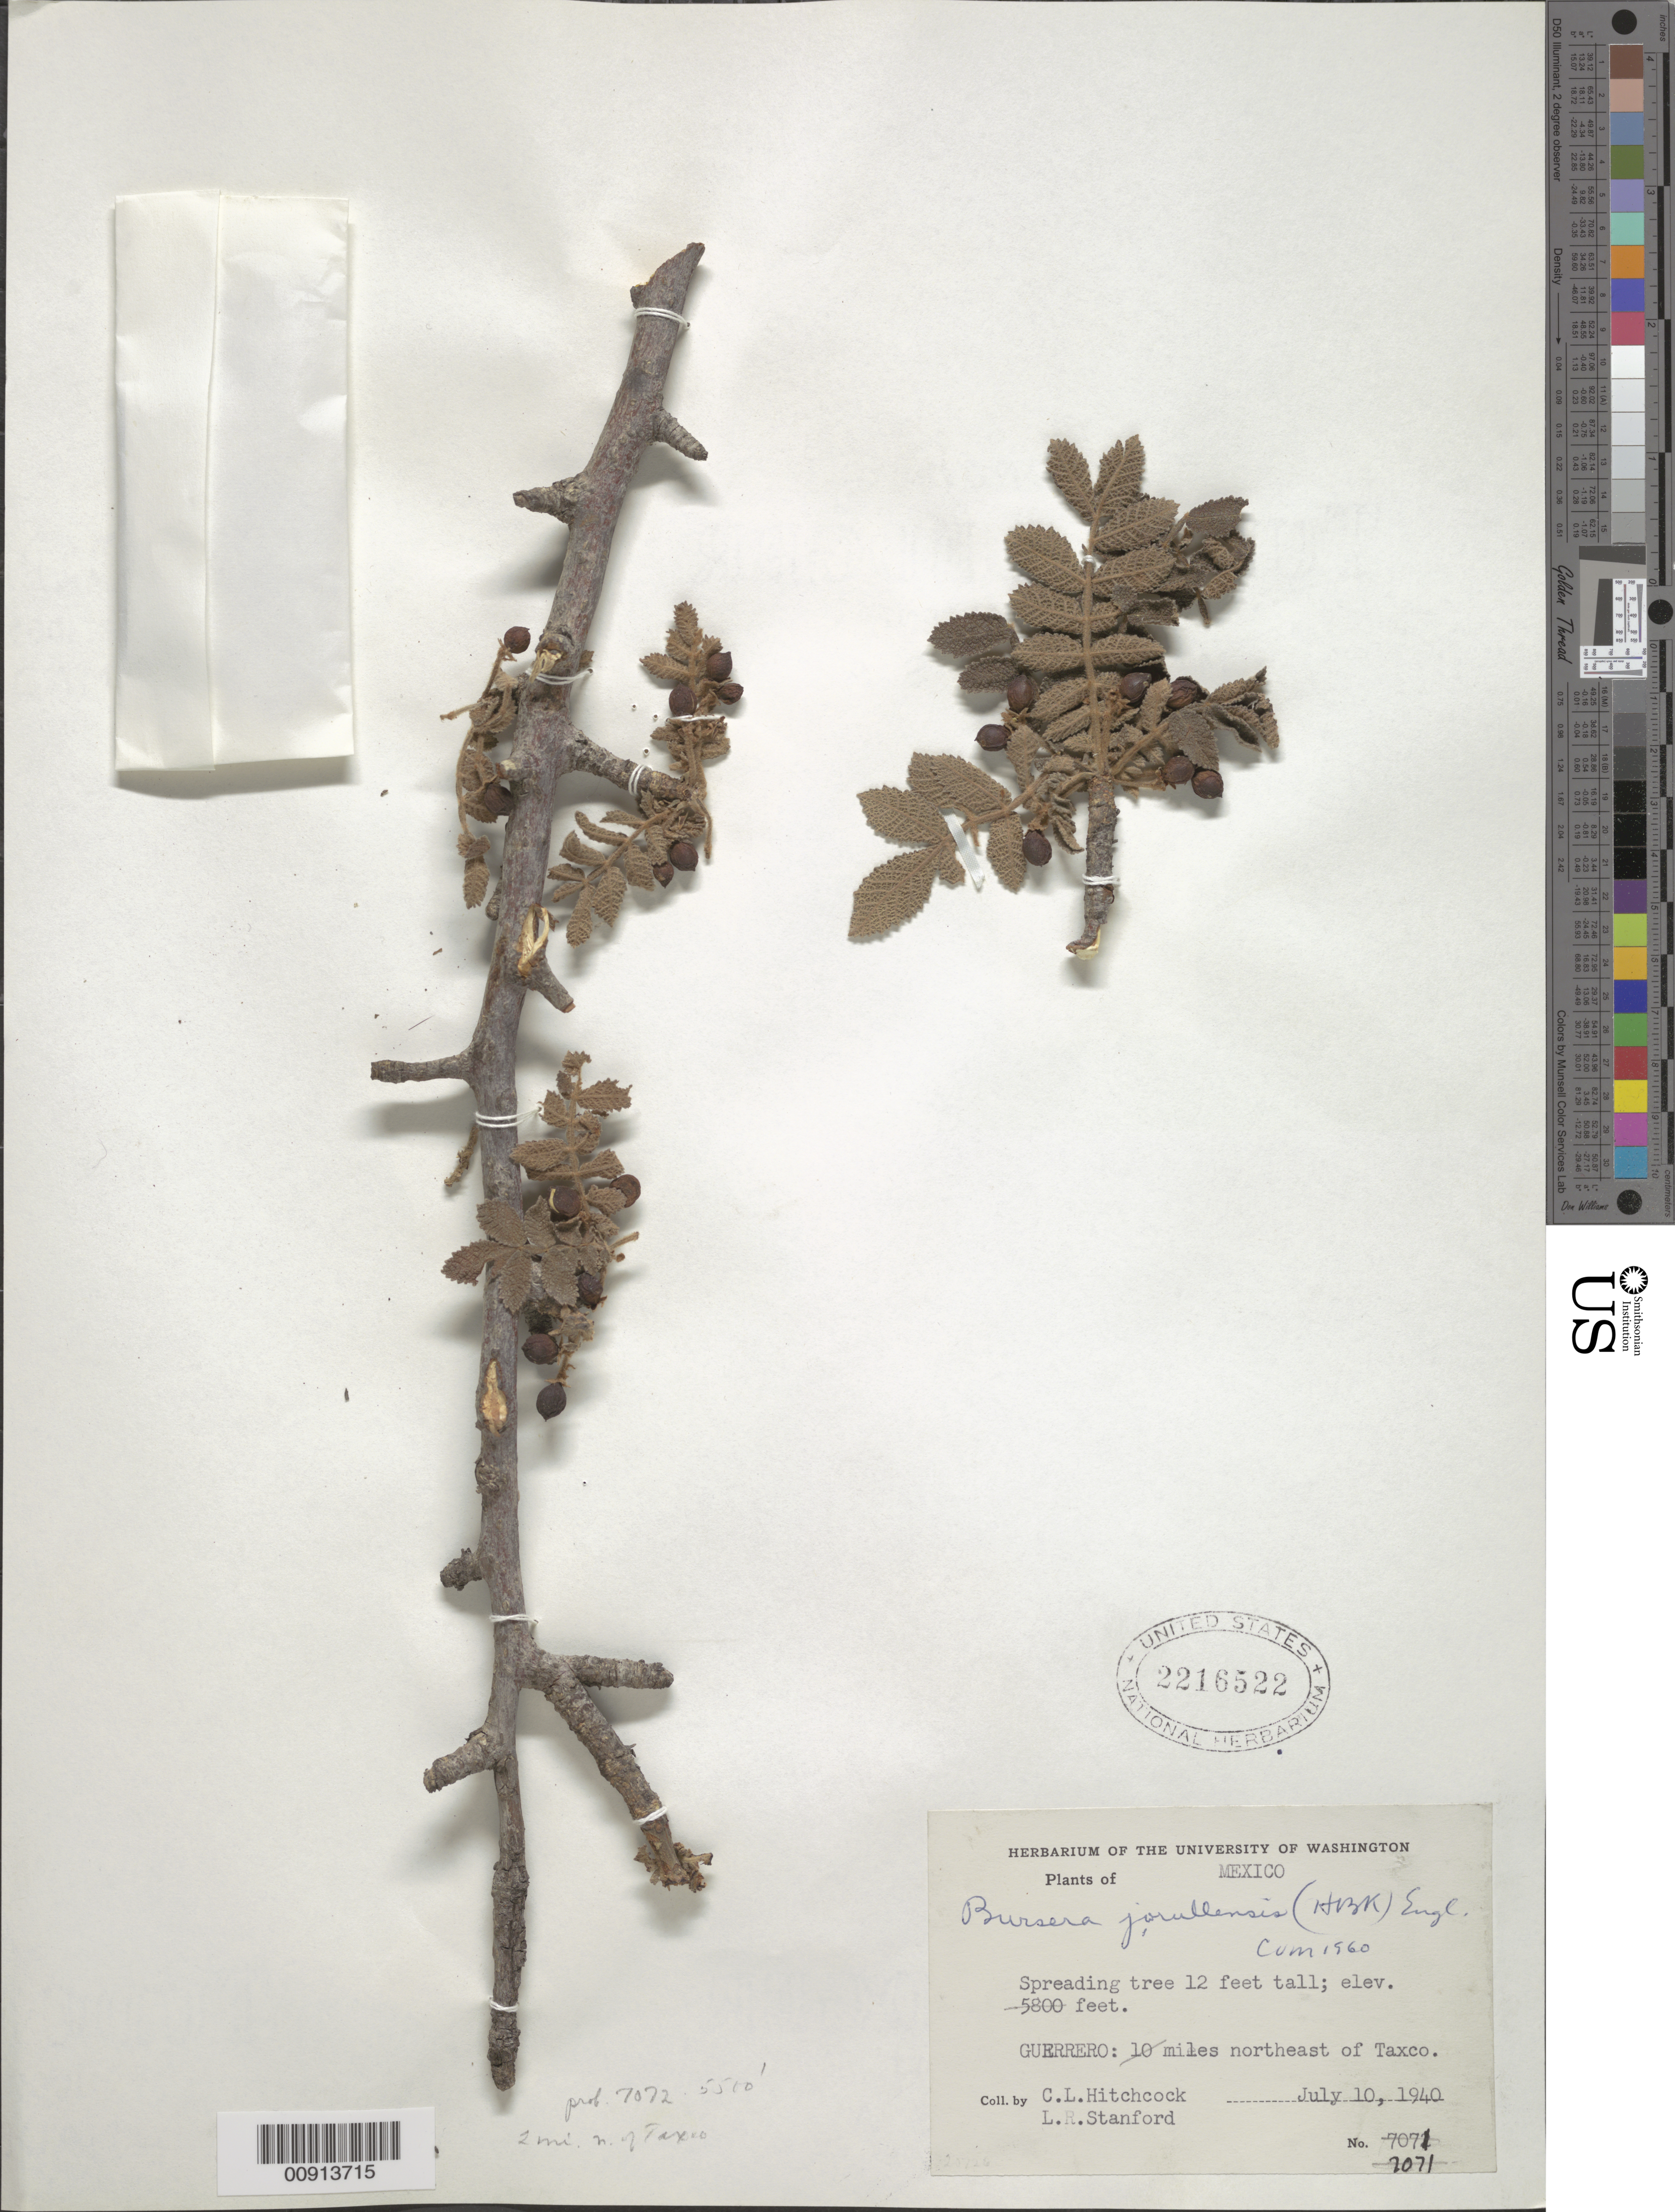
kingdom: Plantae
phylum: Tracheophyta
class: Magnoliopsida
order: Sapindales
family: Burseraceae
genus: Bursera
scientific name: Bursera jorullensis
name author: (Kunth) Engl.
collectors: C. L. Hitchcock & L. R. Stanford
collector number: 7071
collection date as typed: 10 Jul 1940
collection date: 1940-07-10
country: Mexico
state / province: Guerrero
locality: Guerrero: 10 miles northeast of Taxco.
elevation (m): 1768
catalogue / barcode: US 2216522